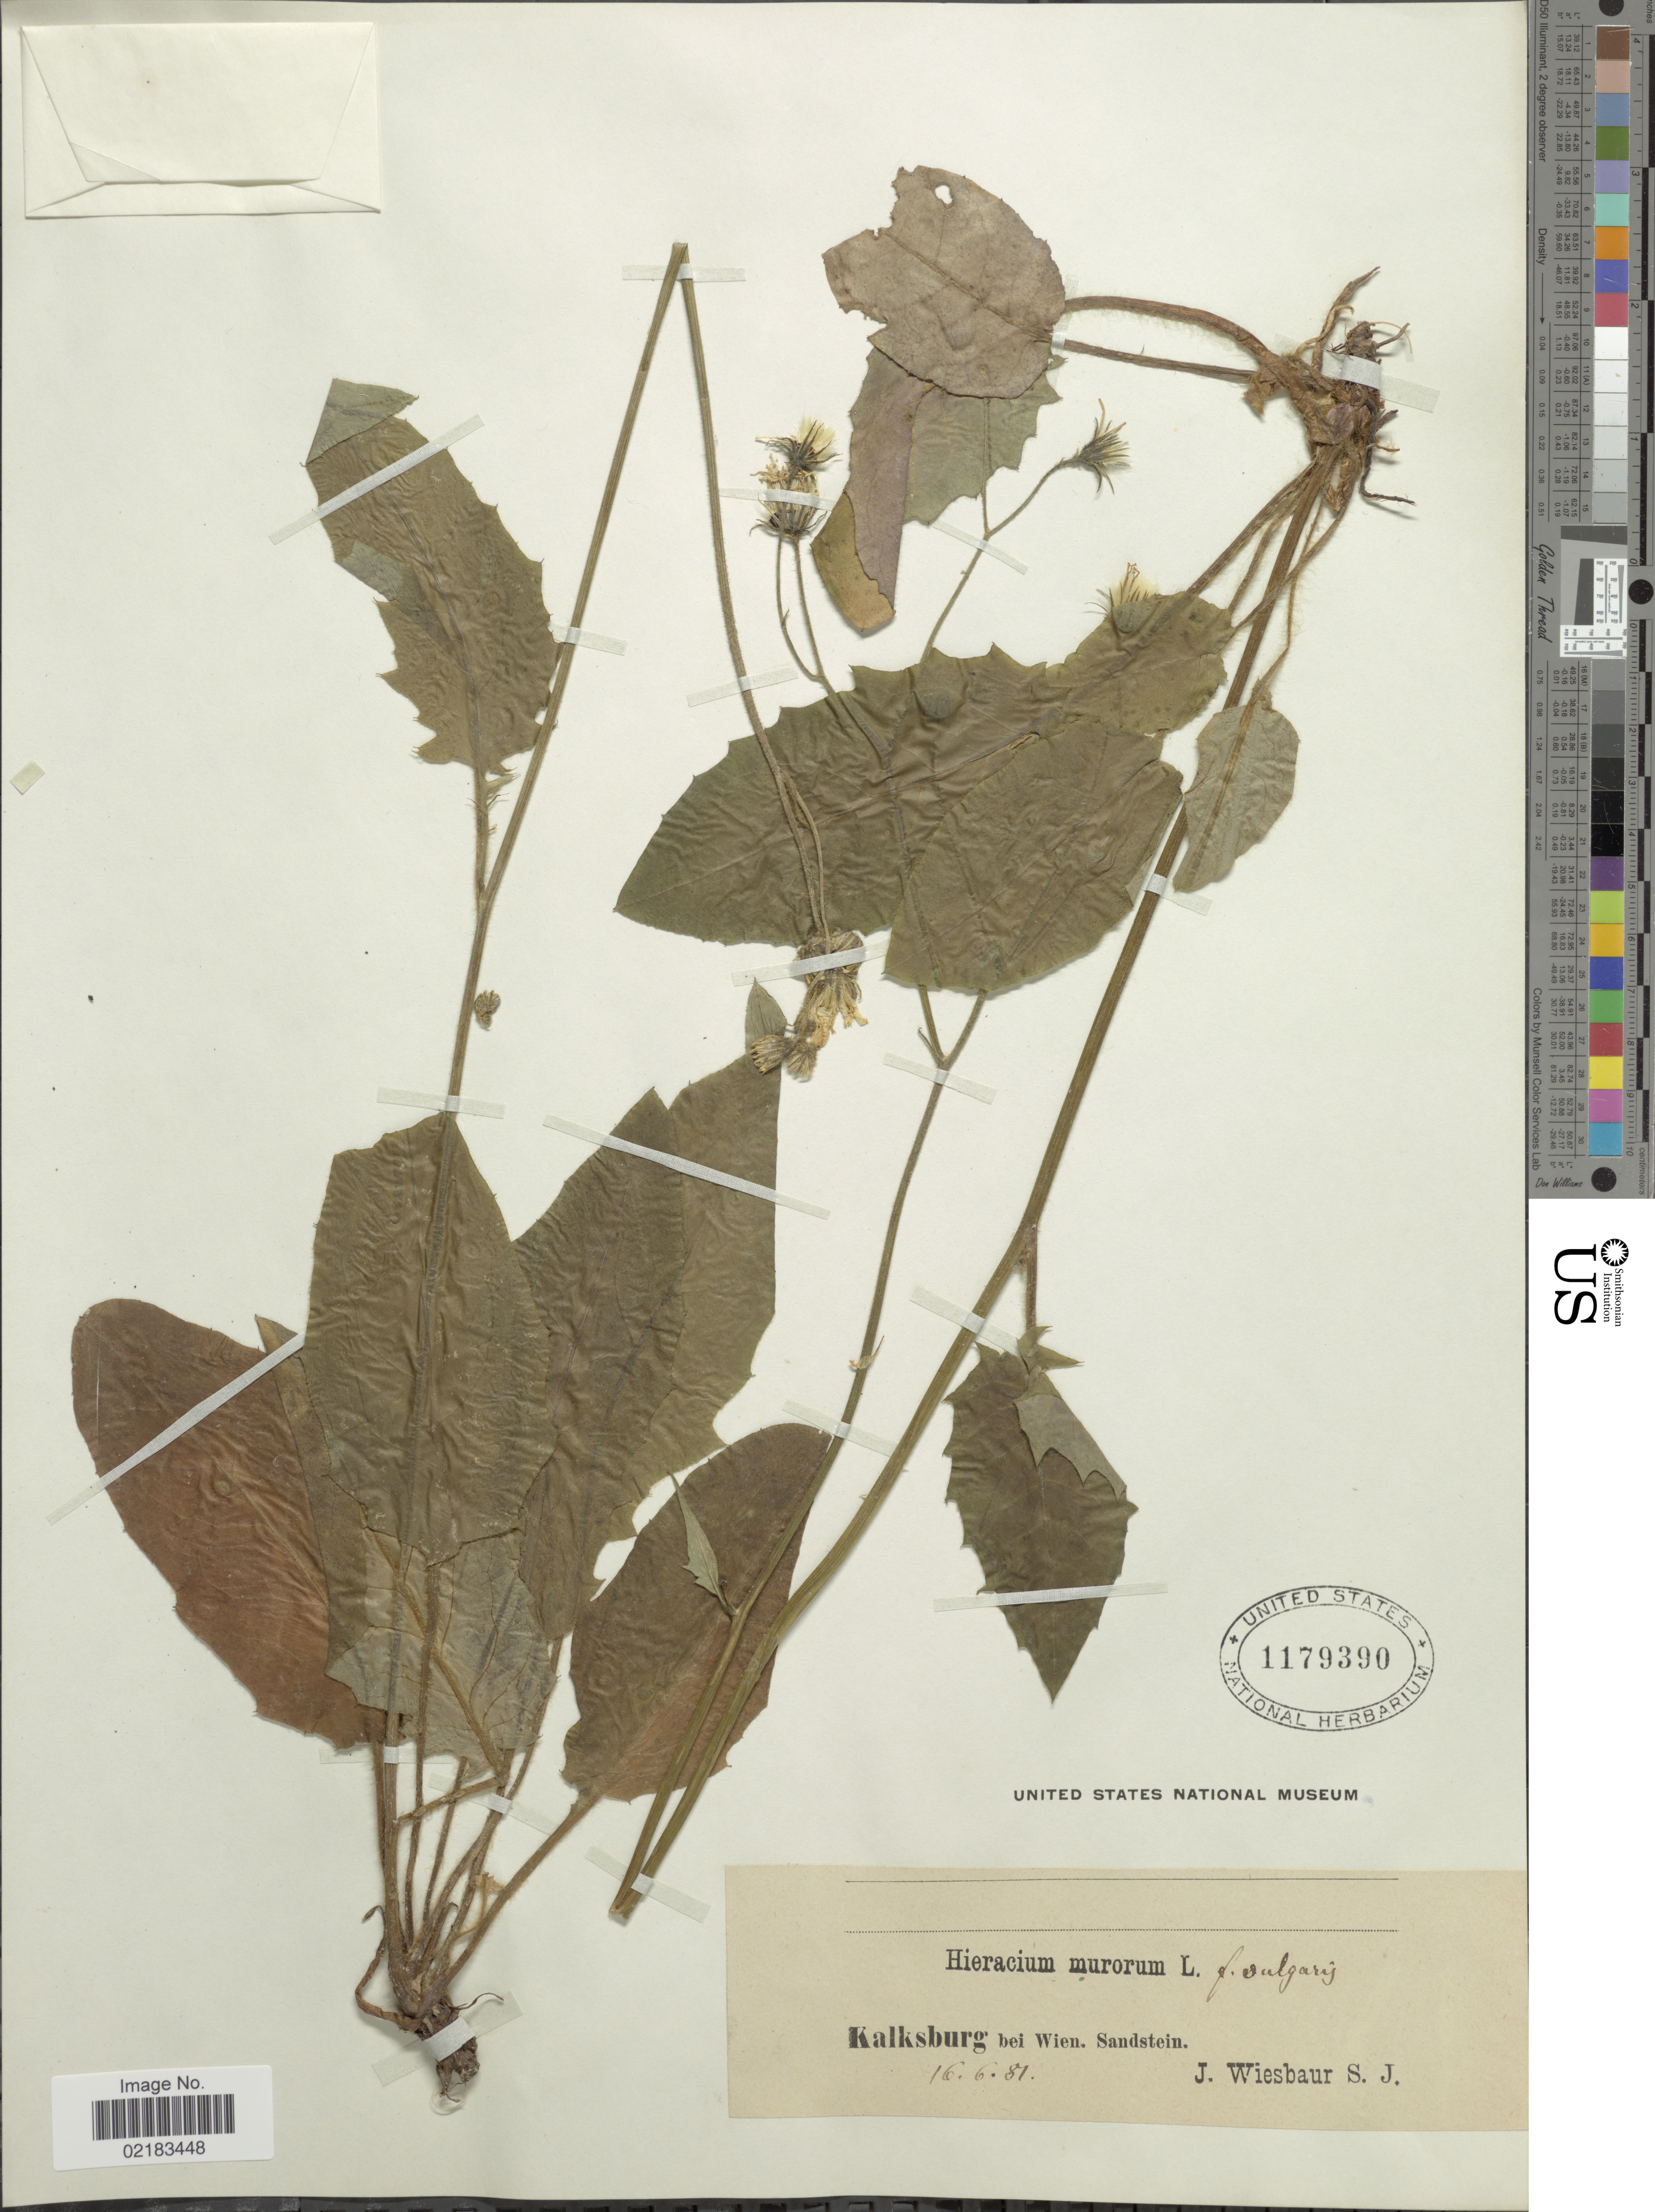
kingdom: Plantae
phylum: Tracheophyta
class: Magnoliopsida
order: Asterales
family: Asteraceae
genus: Hieracium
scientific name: Hieracium murorum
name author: L.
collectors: J. Wiesbaur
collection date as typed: Transcribed d/m/y: 16/6/81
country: Austria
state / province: Wien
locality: Kalksburg bei Wien. Sandstein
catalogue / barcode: US 1179390